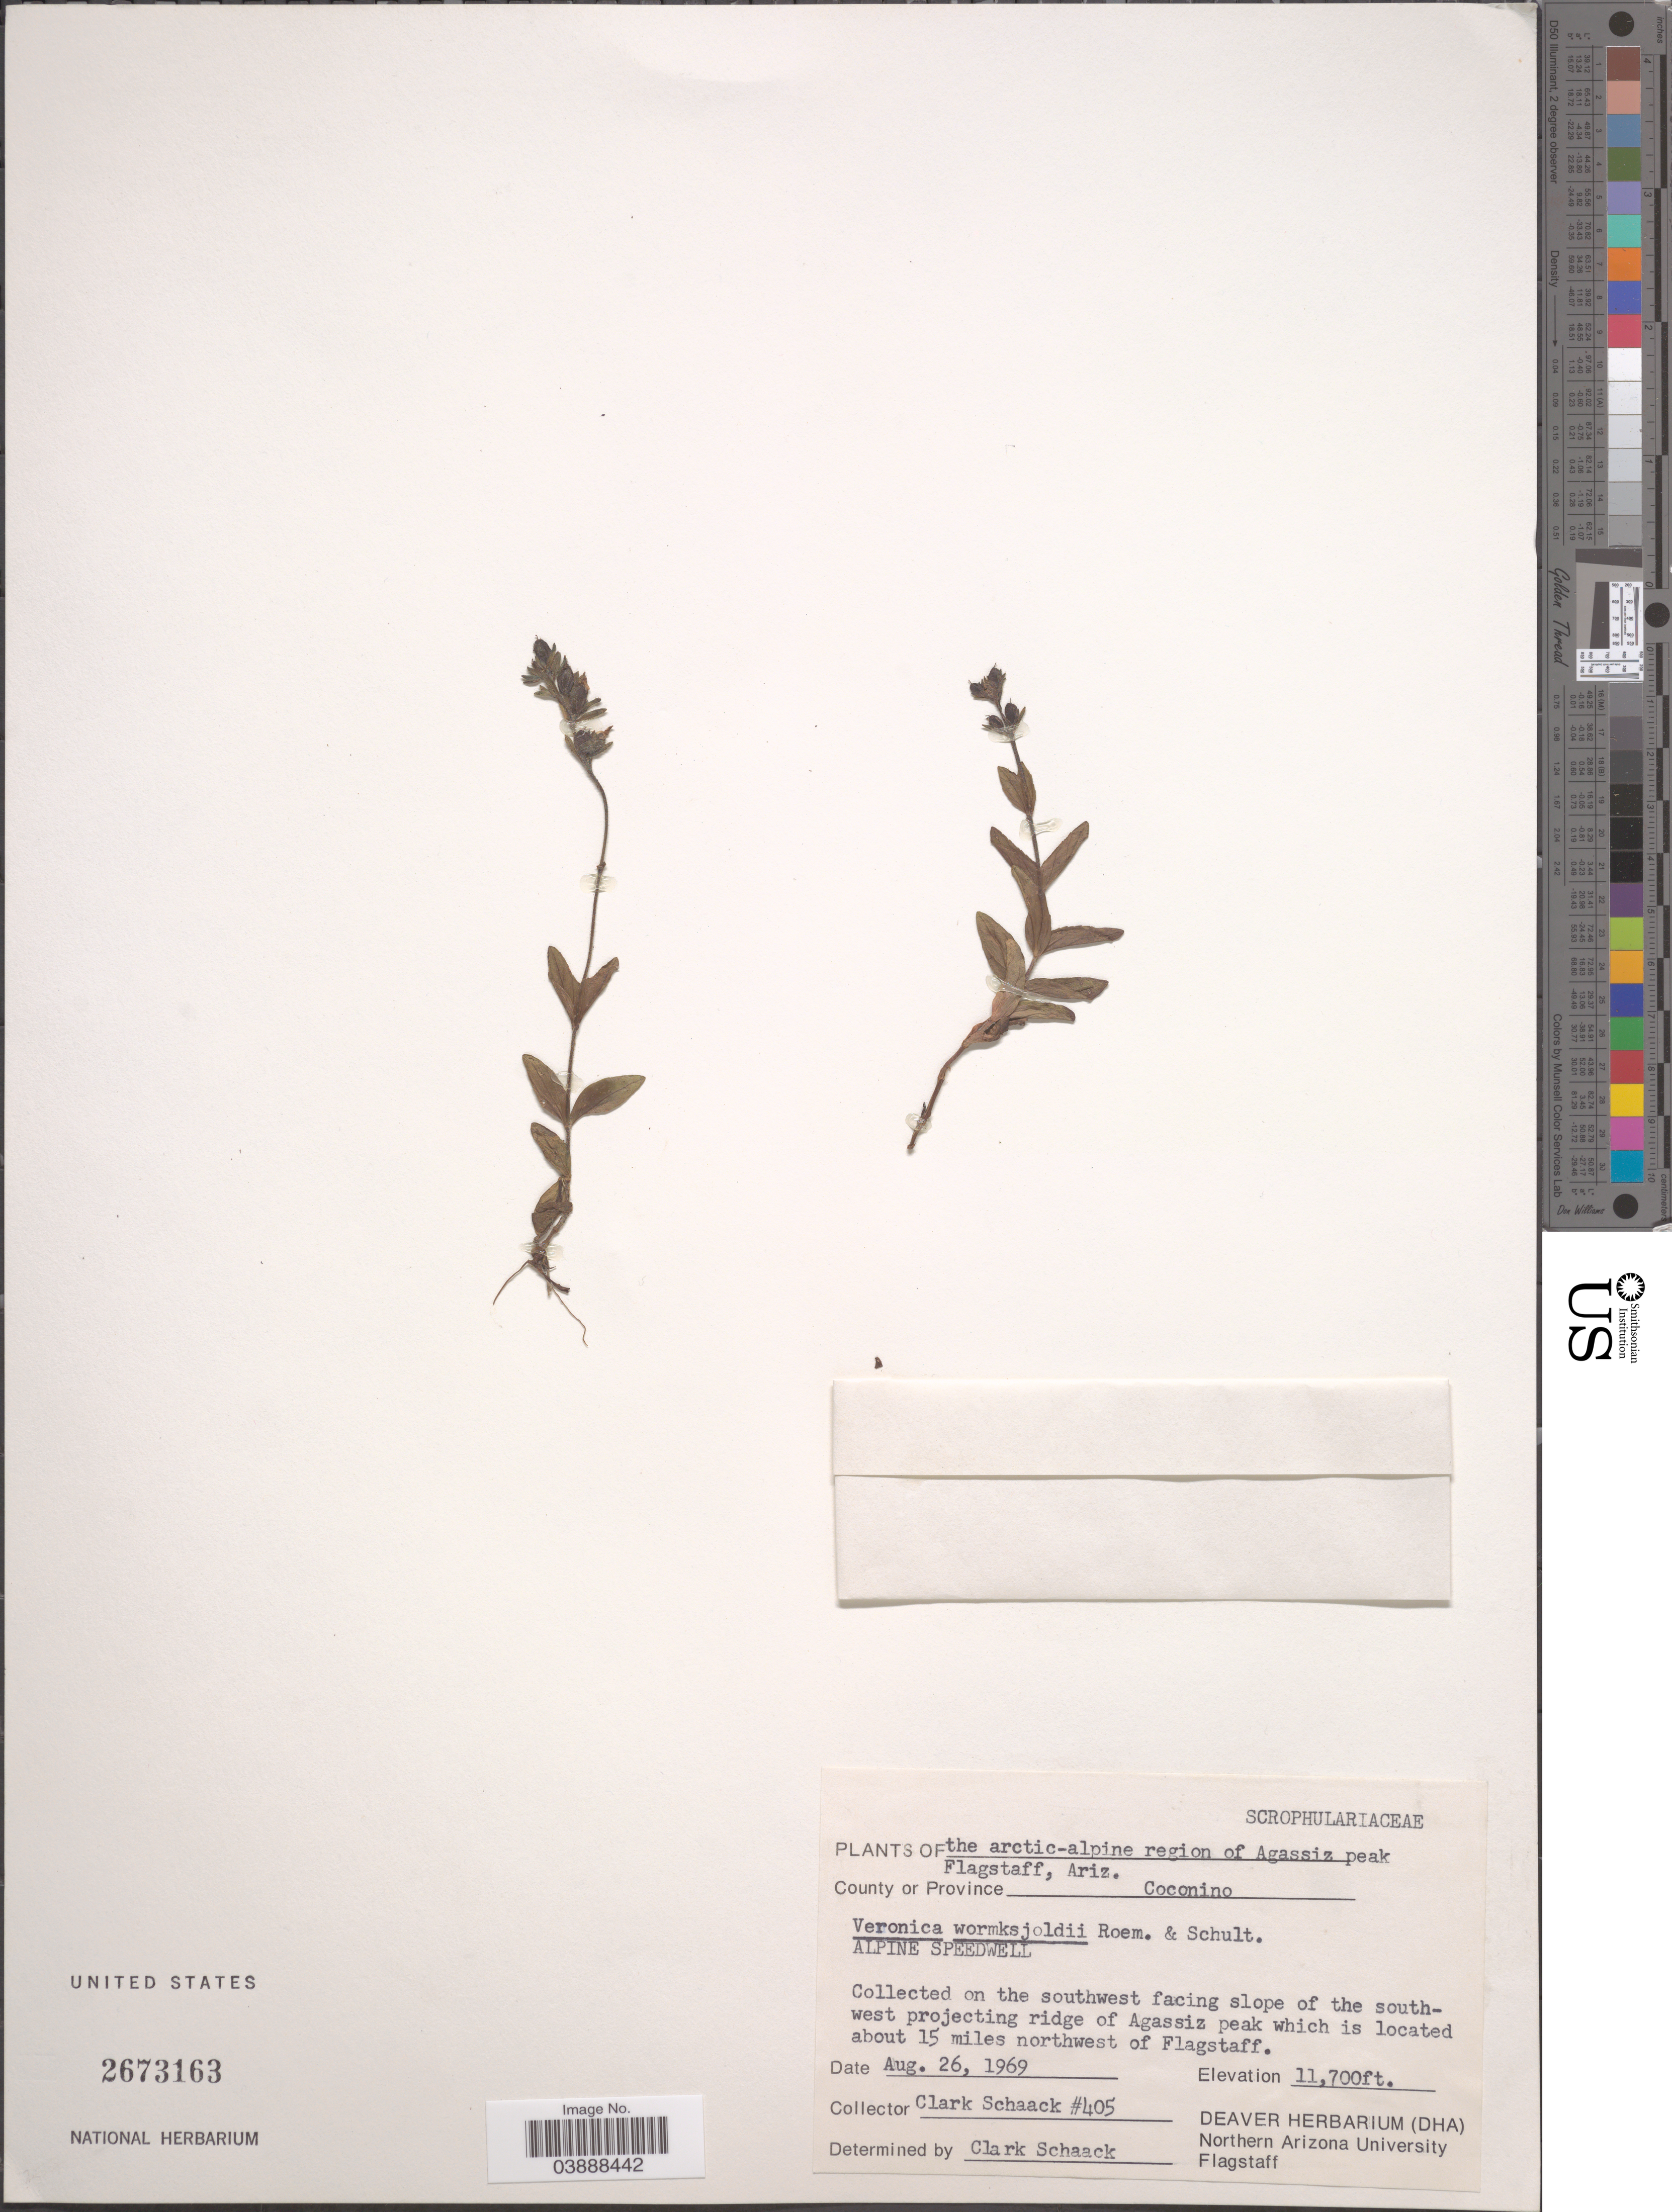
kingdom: Plantae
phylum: Tracheophyta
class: Magnoliopsida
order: Lamiales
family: Plantaginaceae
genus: Veronica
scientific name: Veronica wormskjoldii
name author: Roem. & Schult.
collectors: C. G. Schaack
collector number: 405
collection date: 1969-08-26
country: United States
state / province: Arizona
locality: The arctic-alpine region of Agassiz peak Flagstaff. County or Province Coconino. On the southwest facing slope of the southwest projecting ridge of Agassiz peak which is located about 15 miles northwest of Flagstaff.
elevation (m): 3566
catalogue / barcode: US 2673163